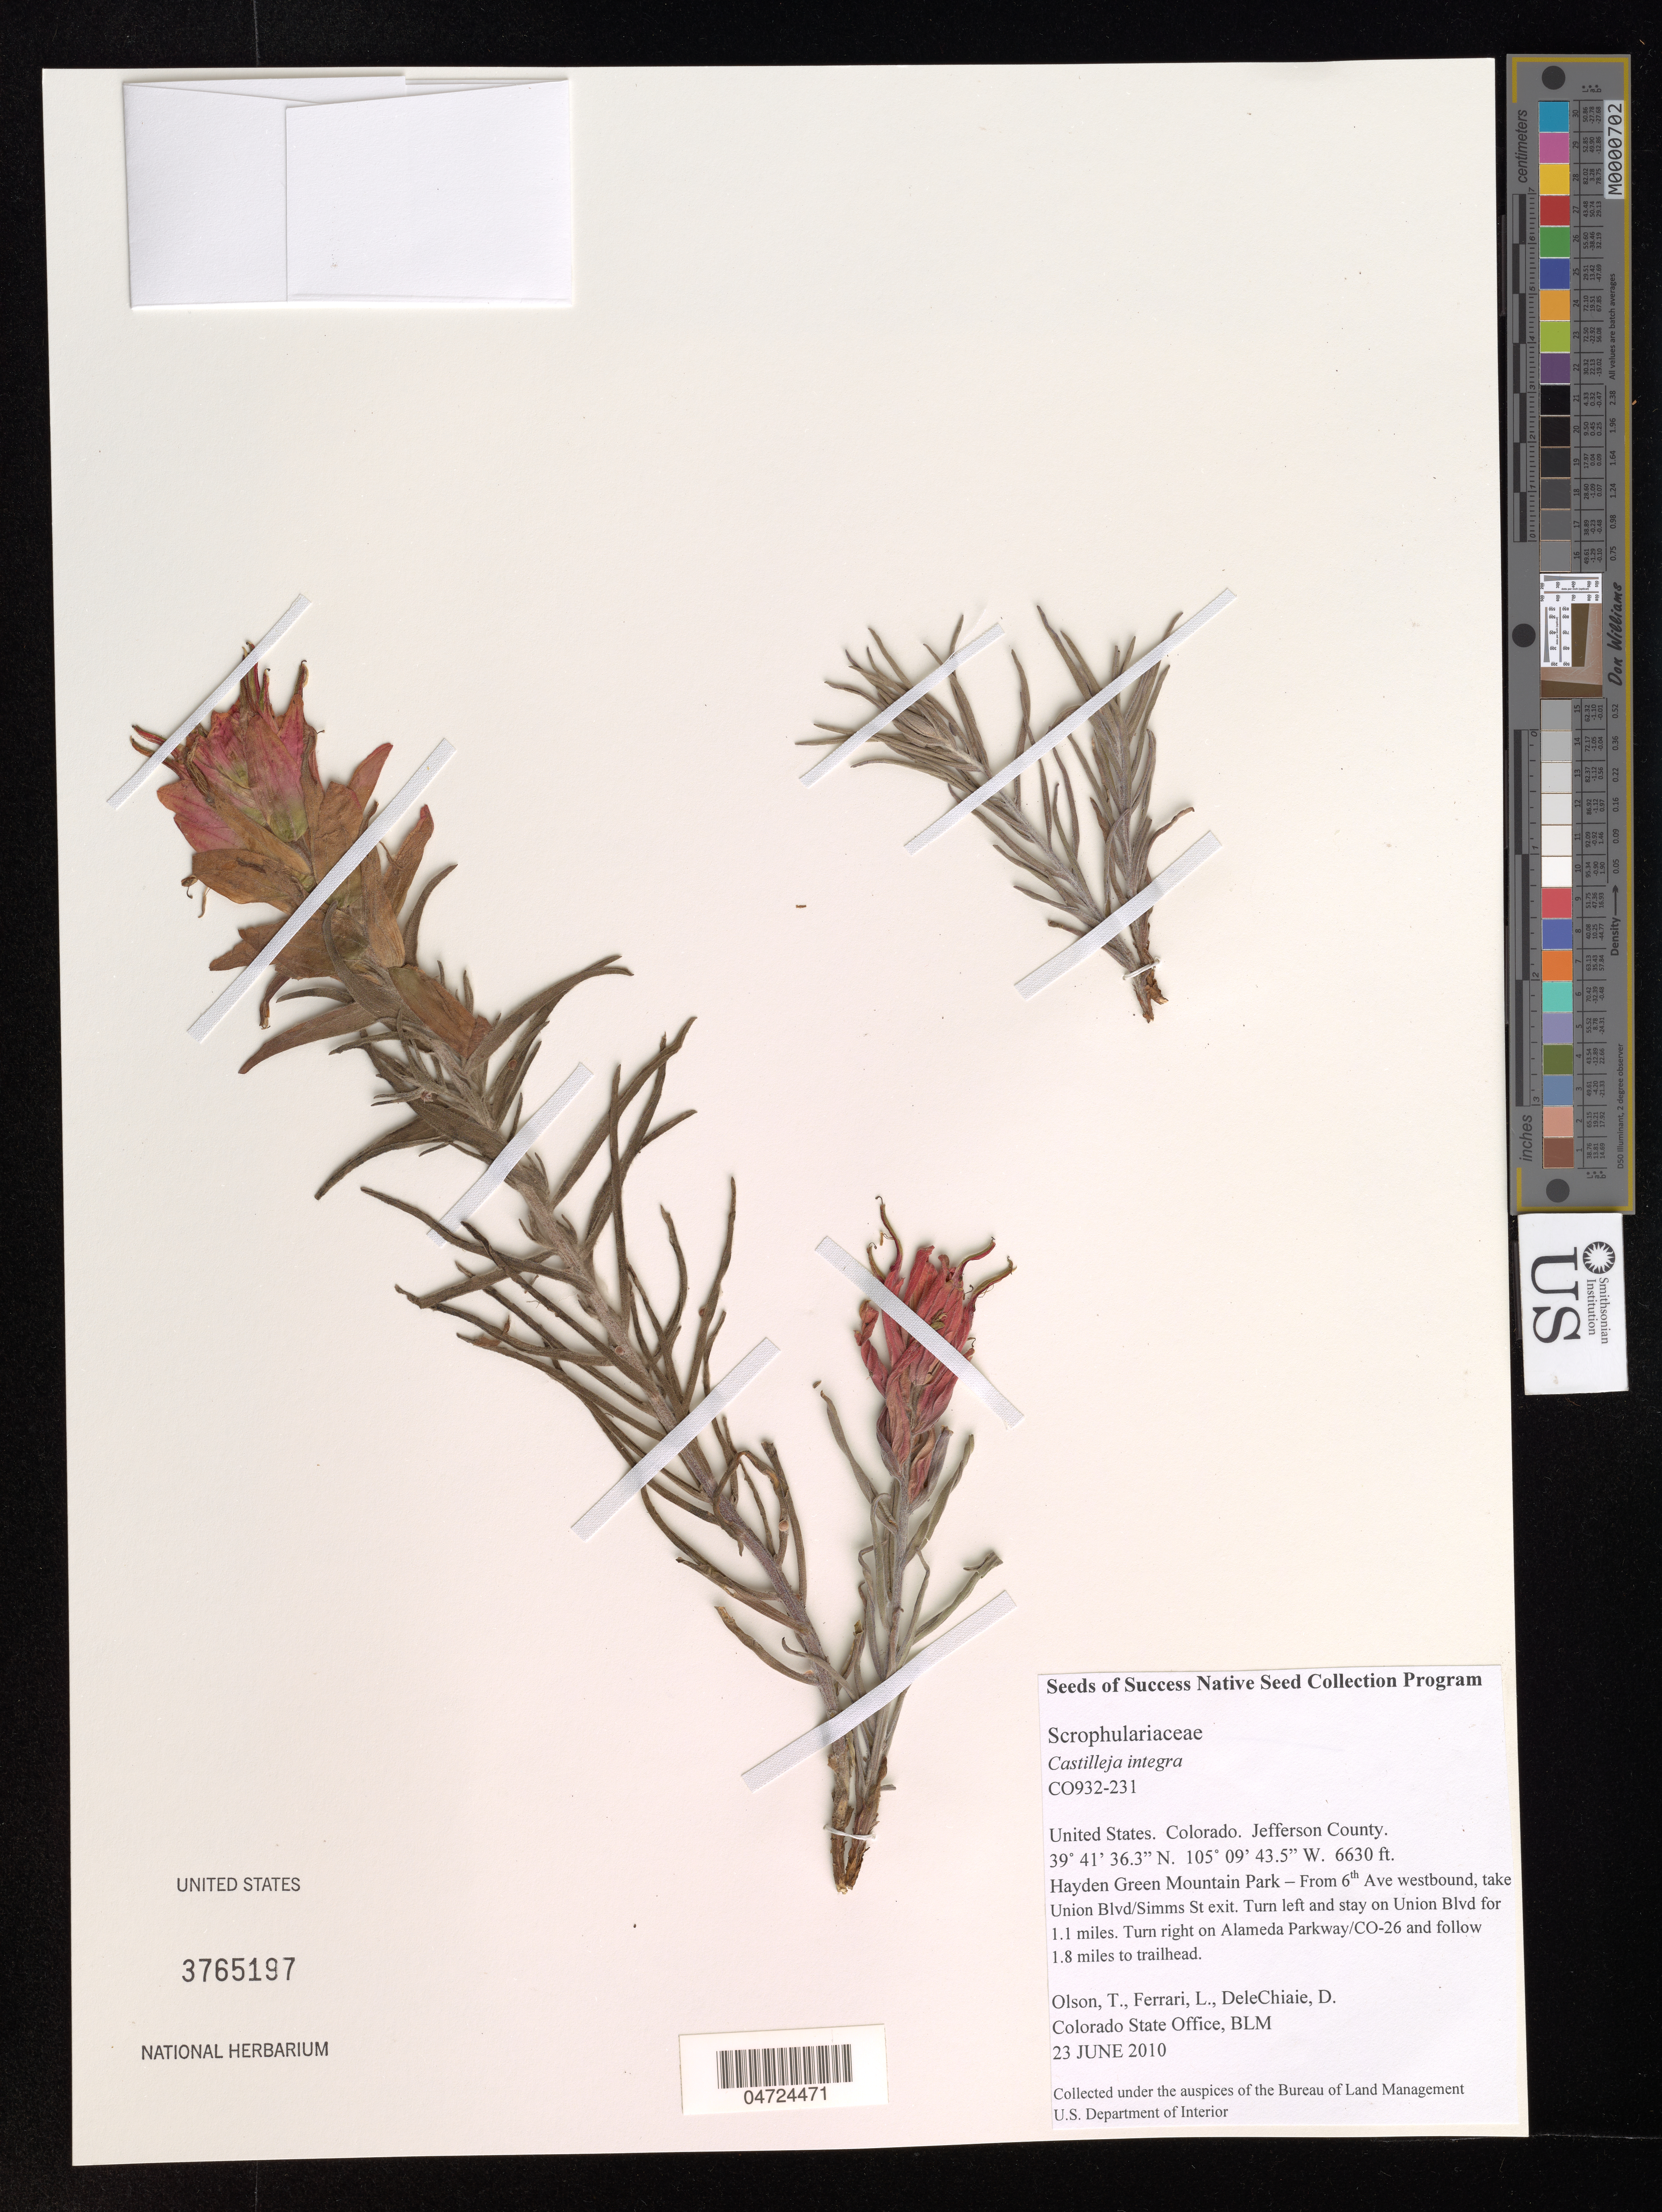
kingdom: Plantae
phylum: Tracheophyta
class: Magnoliopsida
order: Lamiales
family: Orobanchaceae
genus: Castilleja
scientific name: Castilleja integra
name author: A. Gray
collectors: T. Olson, L. Ferrari & D. DeleChiaie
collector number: CO932-231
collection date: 2010-06-23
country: United States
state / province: Colorado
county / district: Jefferson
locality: Jefferson County. Hayden Green Mountain Park - From 6th Ave westbound, take Union Blvd/Simms St exit. Turn left and stay on Union Blvd for 1.1 miles. Turn right on Alameda Parkway/CO-26 and follow 1.8 miles to trailhead.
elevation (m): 2021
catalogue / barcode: US 3765197